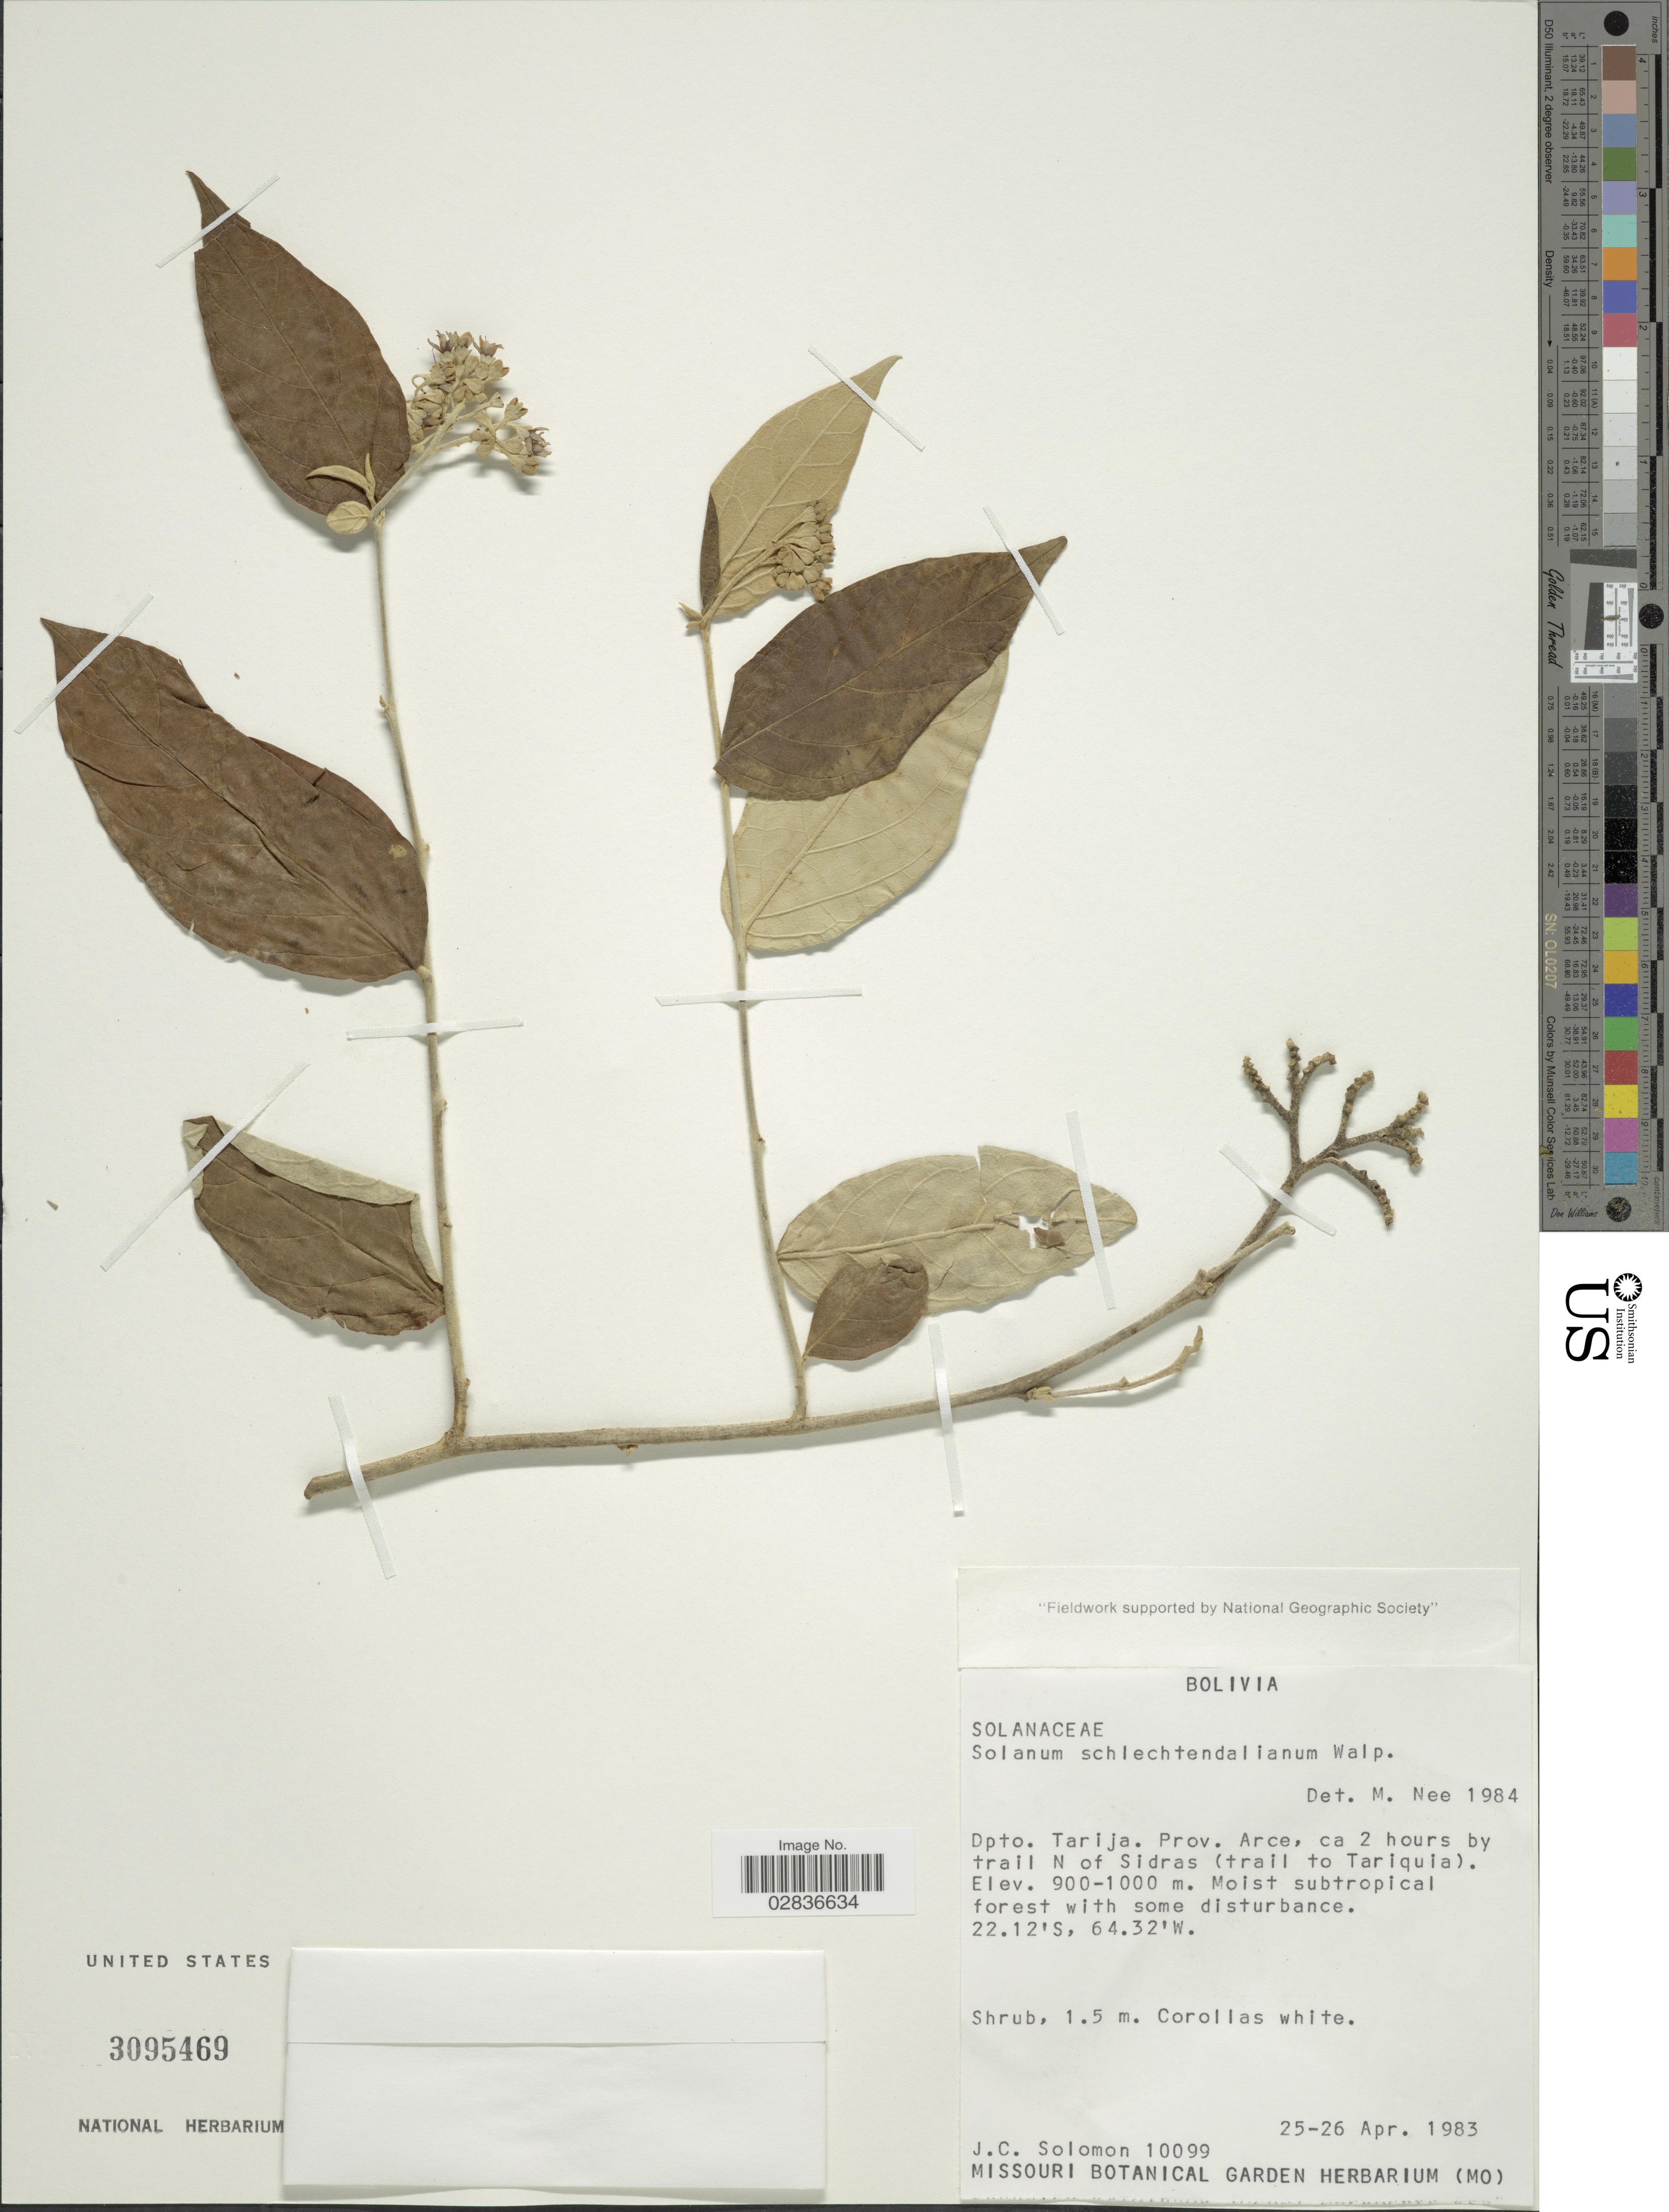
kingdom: Plantae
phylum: Tracheophyta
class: Magnoliopsida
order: Solanales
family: Solanaceae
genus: Solanum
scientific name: Solanum schlechtendalianum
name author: Walp.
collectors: J. C. Solomon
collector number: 10099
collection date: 1983-04-25/1983-04-26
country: Bolivia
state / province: Tarija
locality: Dpto. Tarija. Prov. Arce, ca 2 hours by trail N of Sidras (trail to Tariquia).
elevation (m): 900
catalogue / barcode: US 3095469